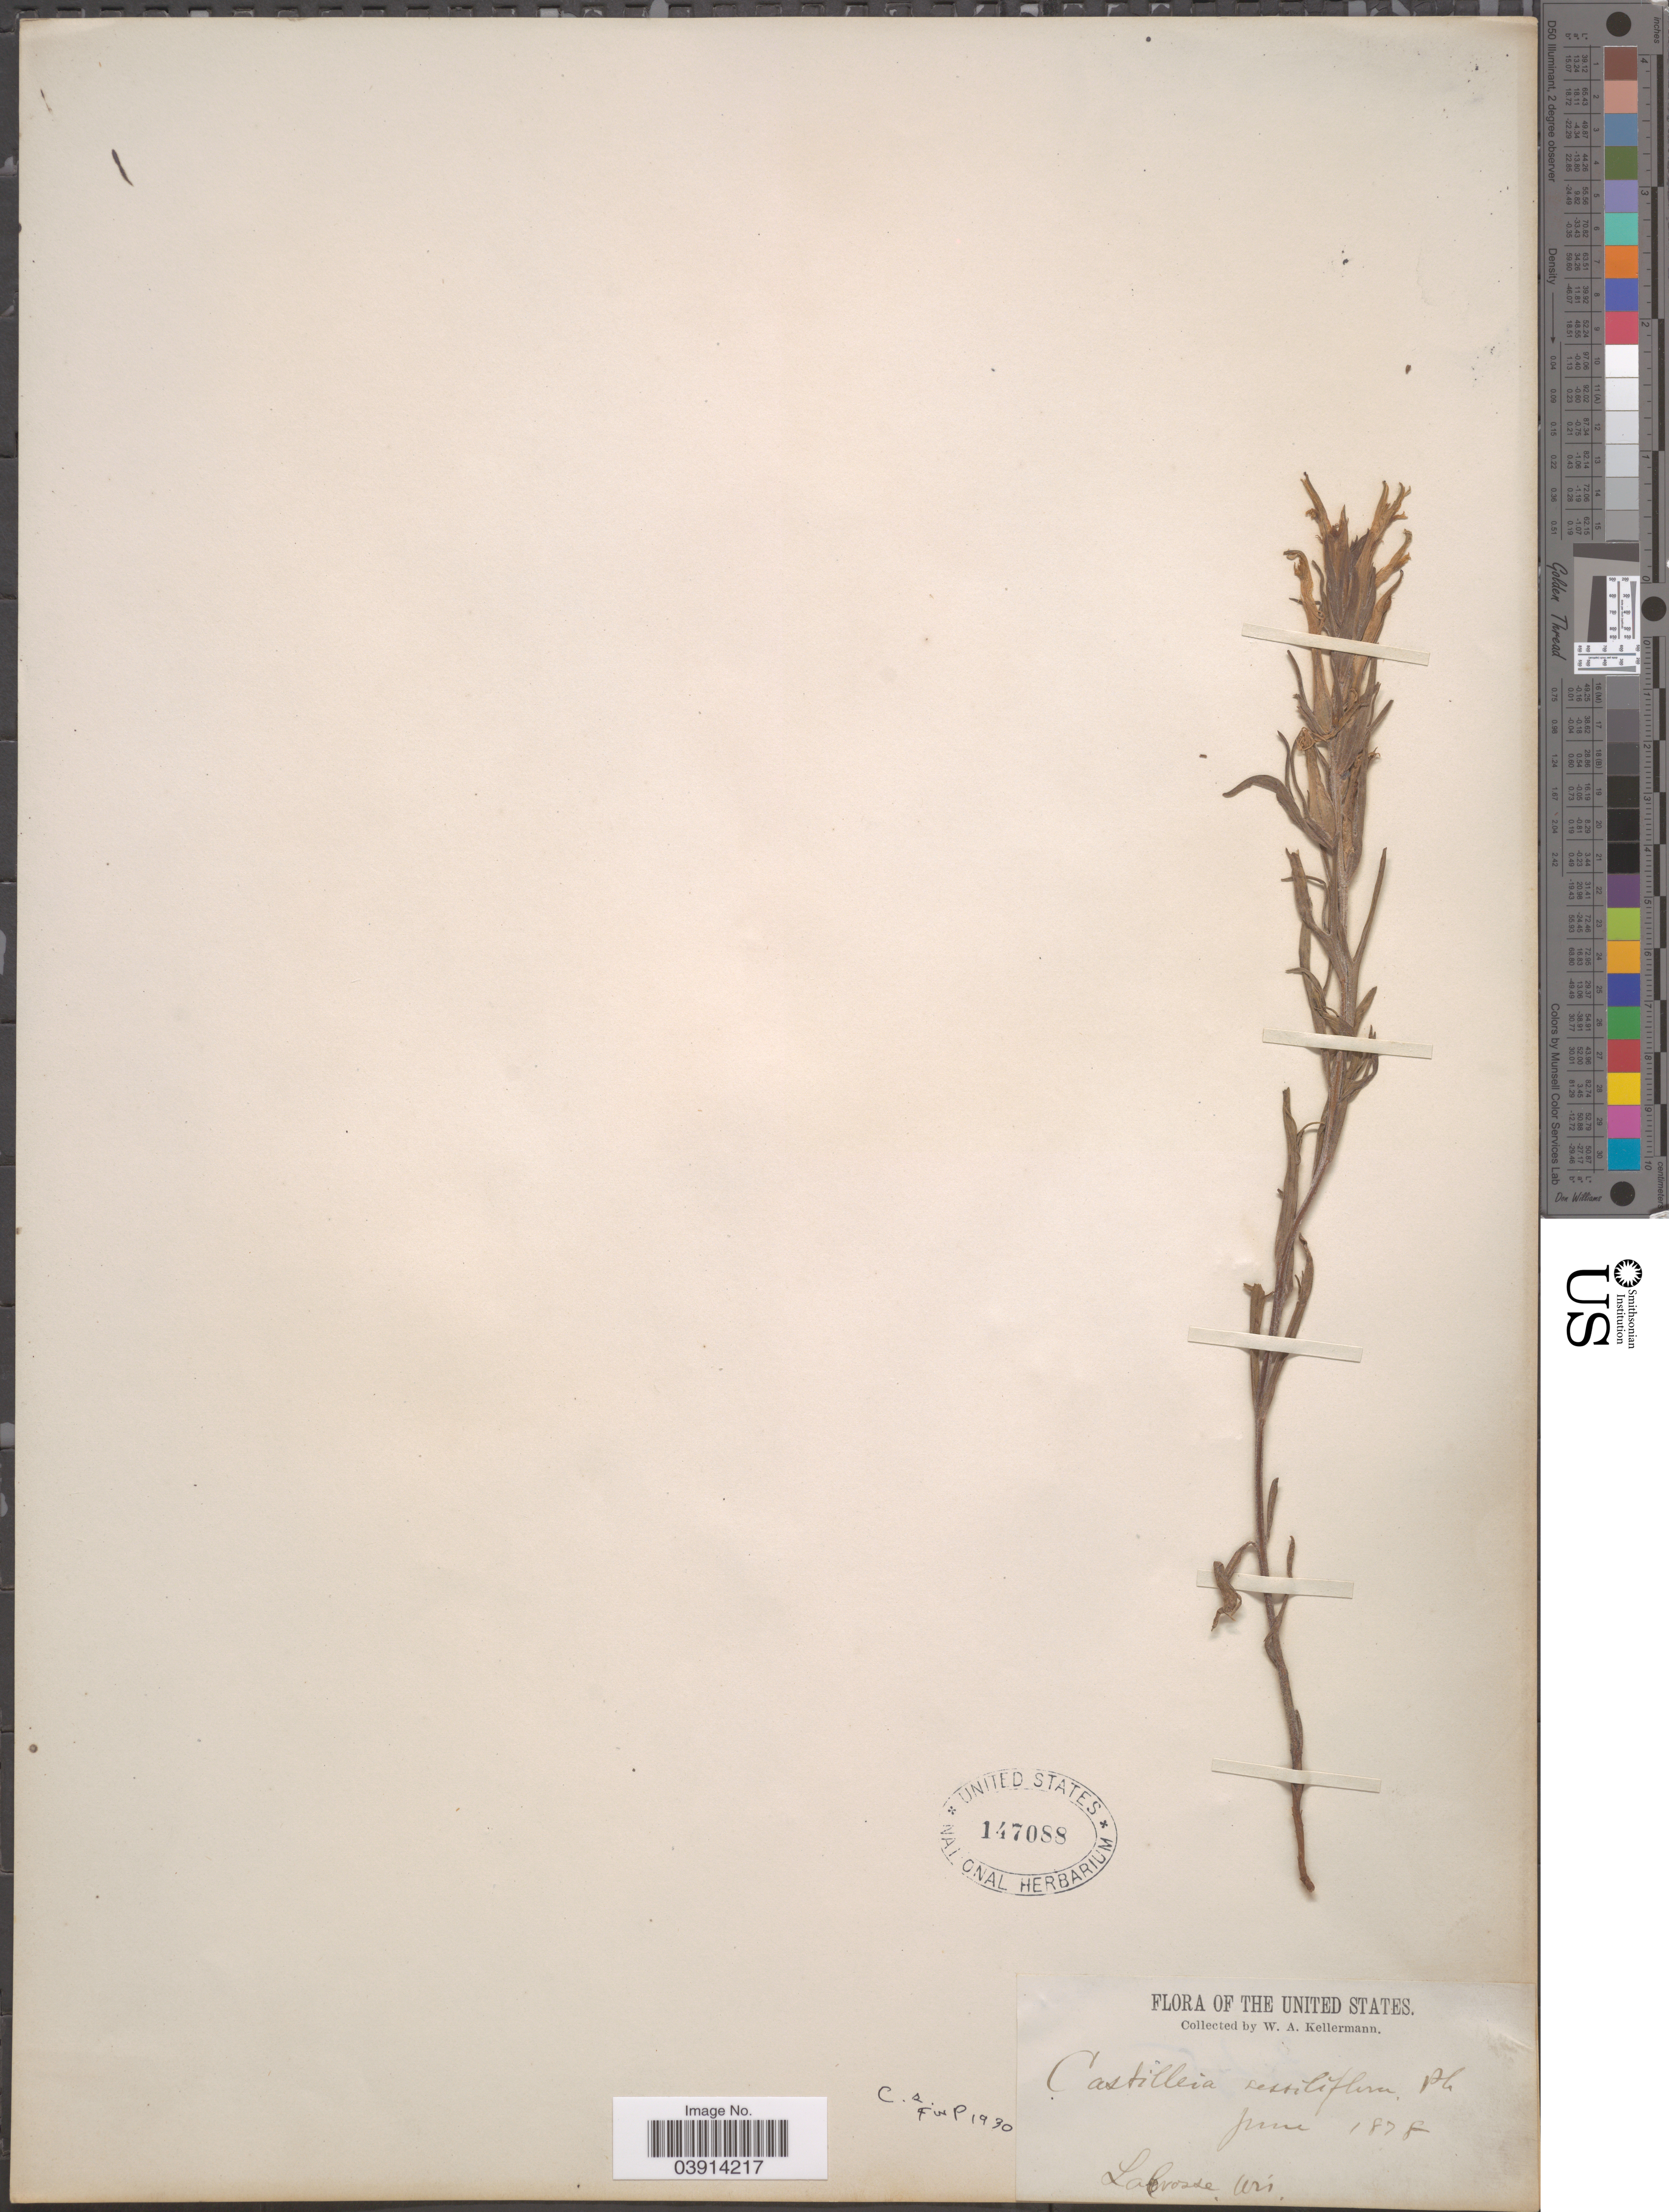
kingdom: Plantae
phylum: Tracheophyta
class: Magnoliopsida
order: Lamiales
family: Orobanchaceae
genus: Castilleja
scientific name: Castilleja sessiliflora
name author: Pursh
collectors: W. Kellerman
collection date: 1878-06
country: United States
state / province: Arizona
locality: La Crosse.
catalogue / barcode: US 147088